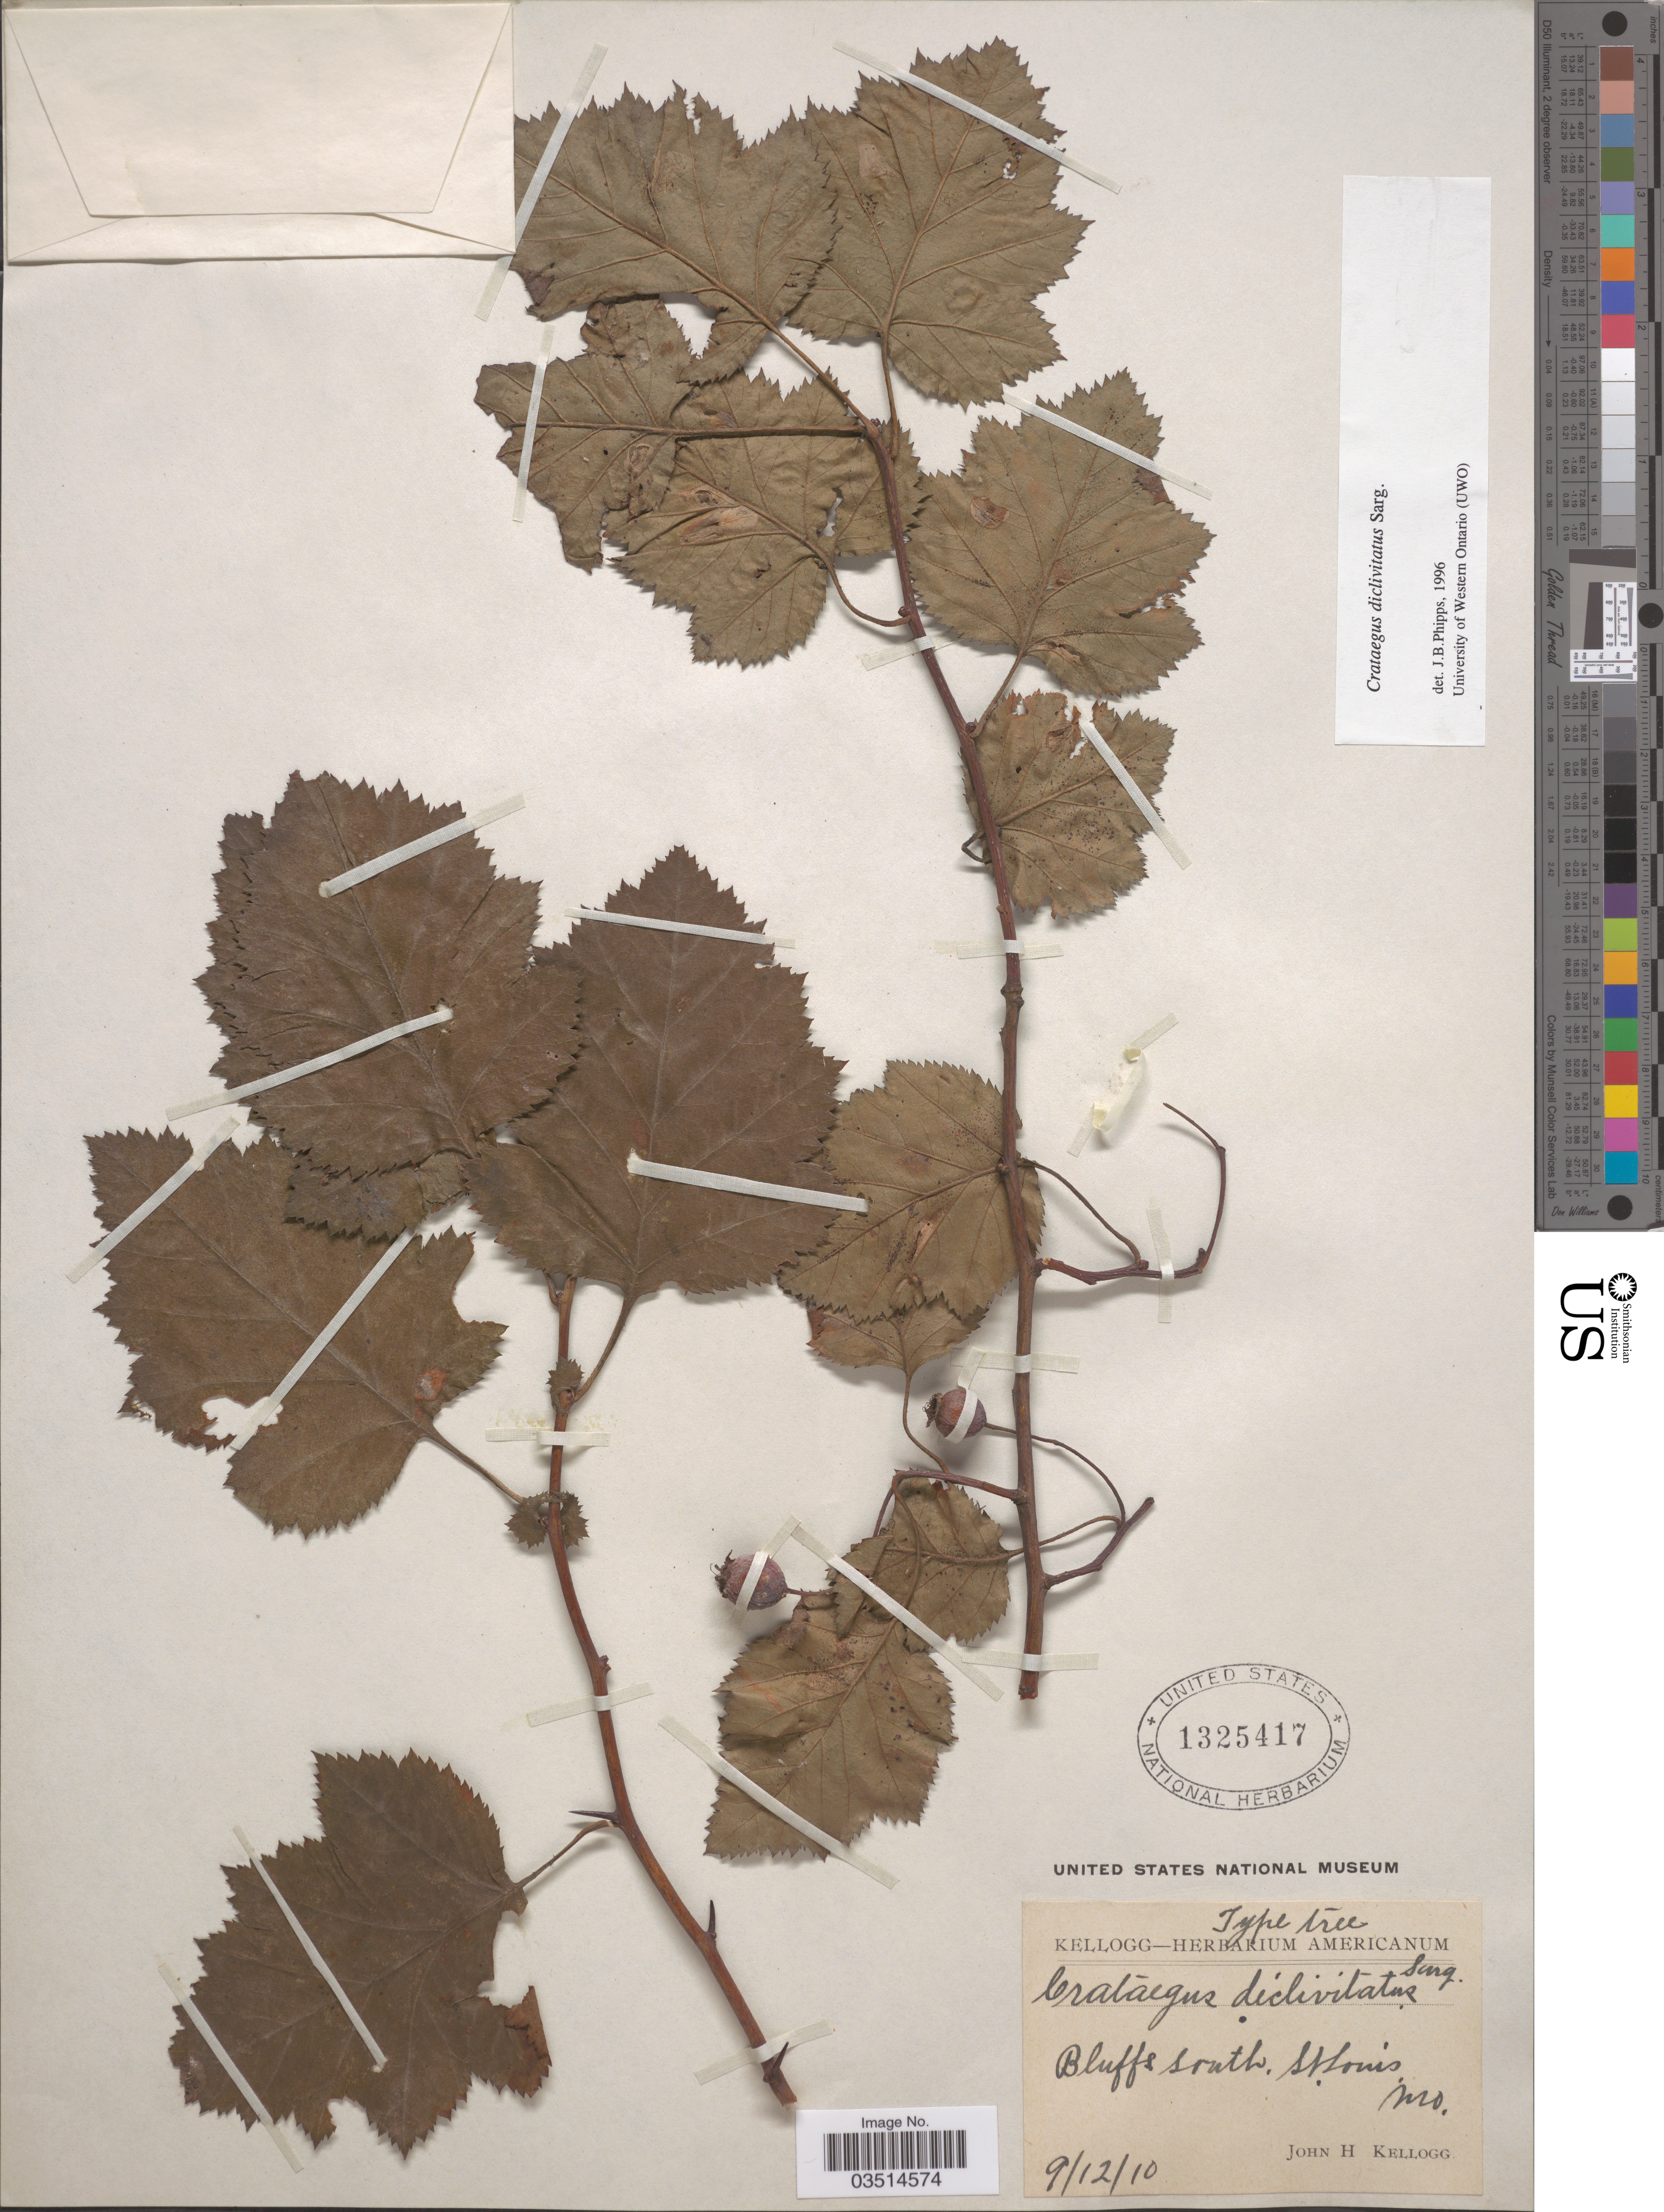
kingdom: Plantae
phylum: Tracheophyta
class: Magnoliopsida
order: Rosales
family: Rosaceae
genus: Crataegus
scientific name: Crataegus declivitatis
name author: Sarg.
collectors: J. H. Kellogg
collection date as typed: Transcribed d/m/y: 12/9/10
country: United States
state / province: Missouri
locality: Bluffs south, St. Louis.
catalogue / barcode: US 1325417